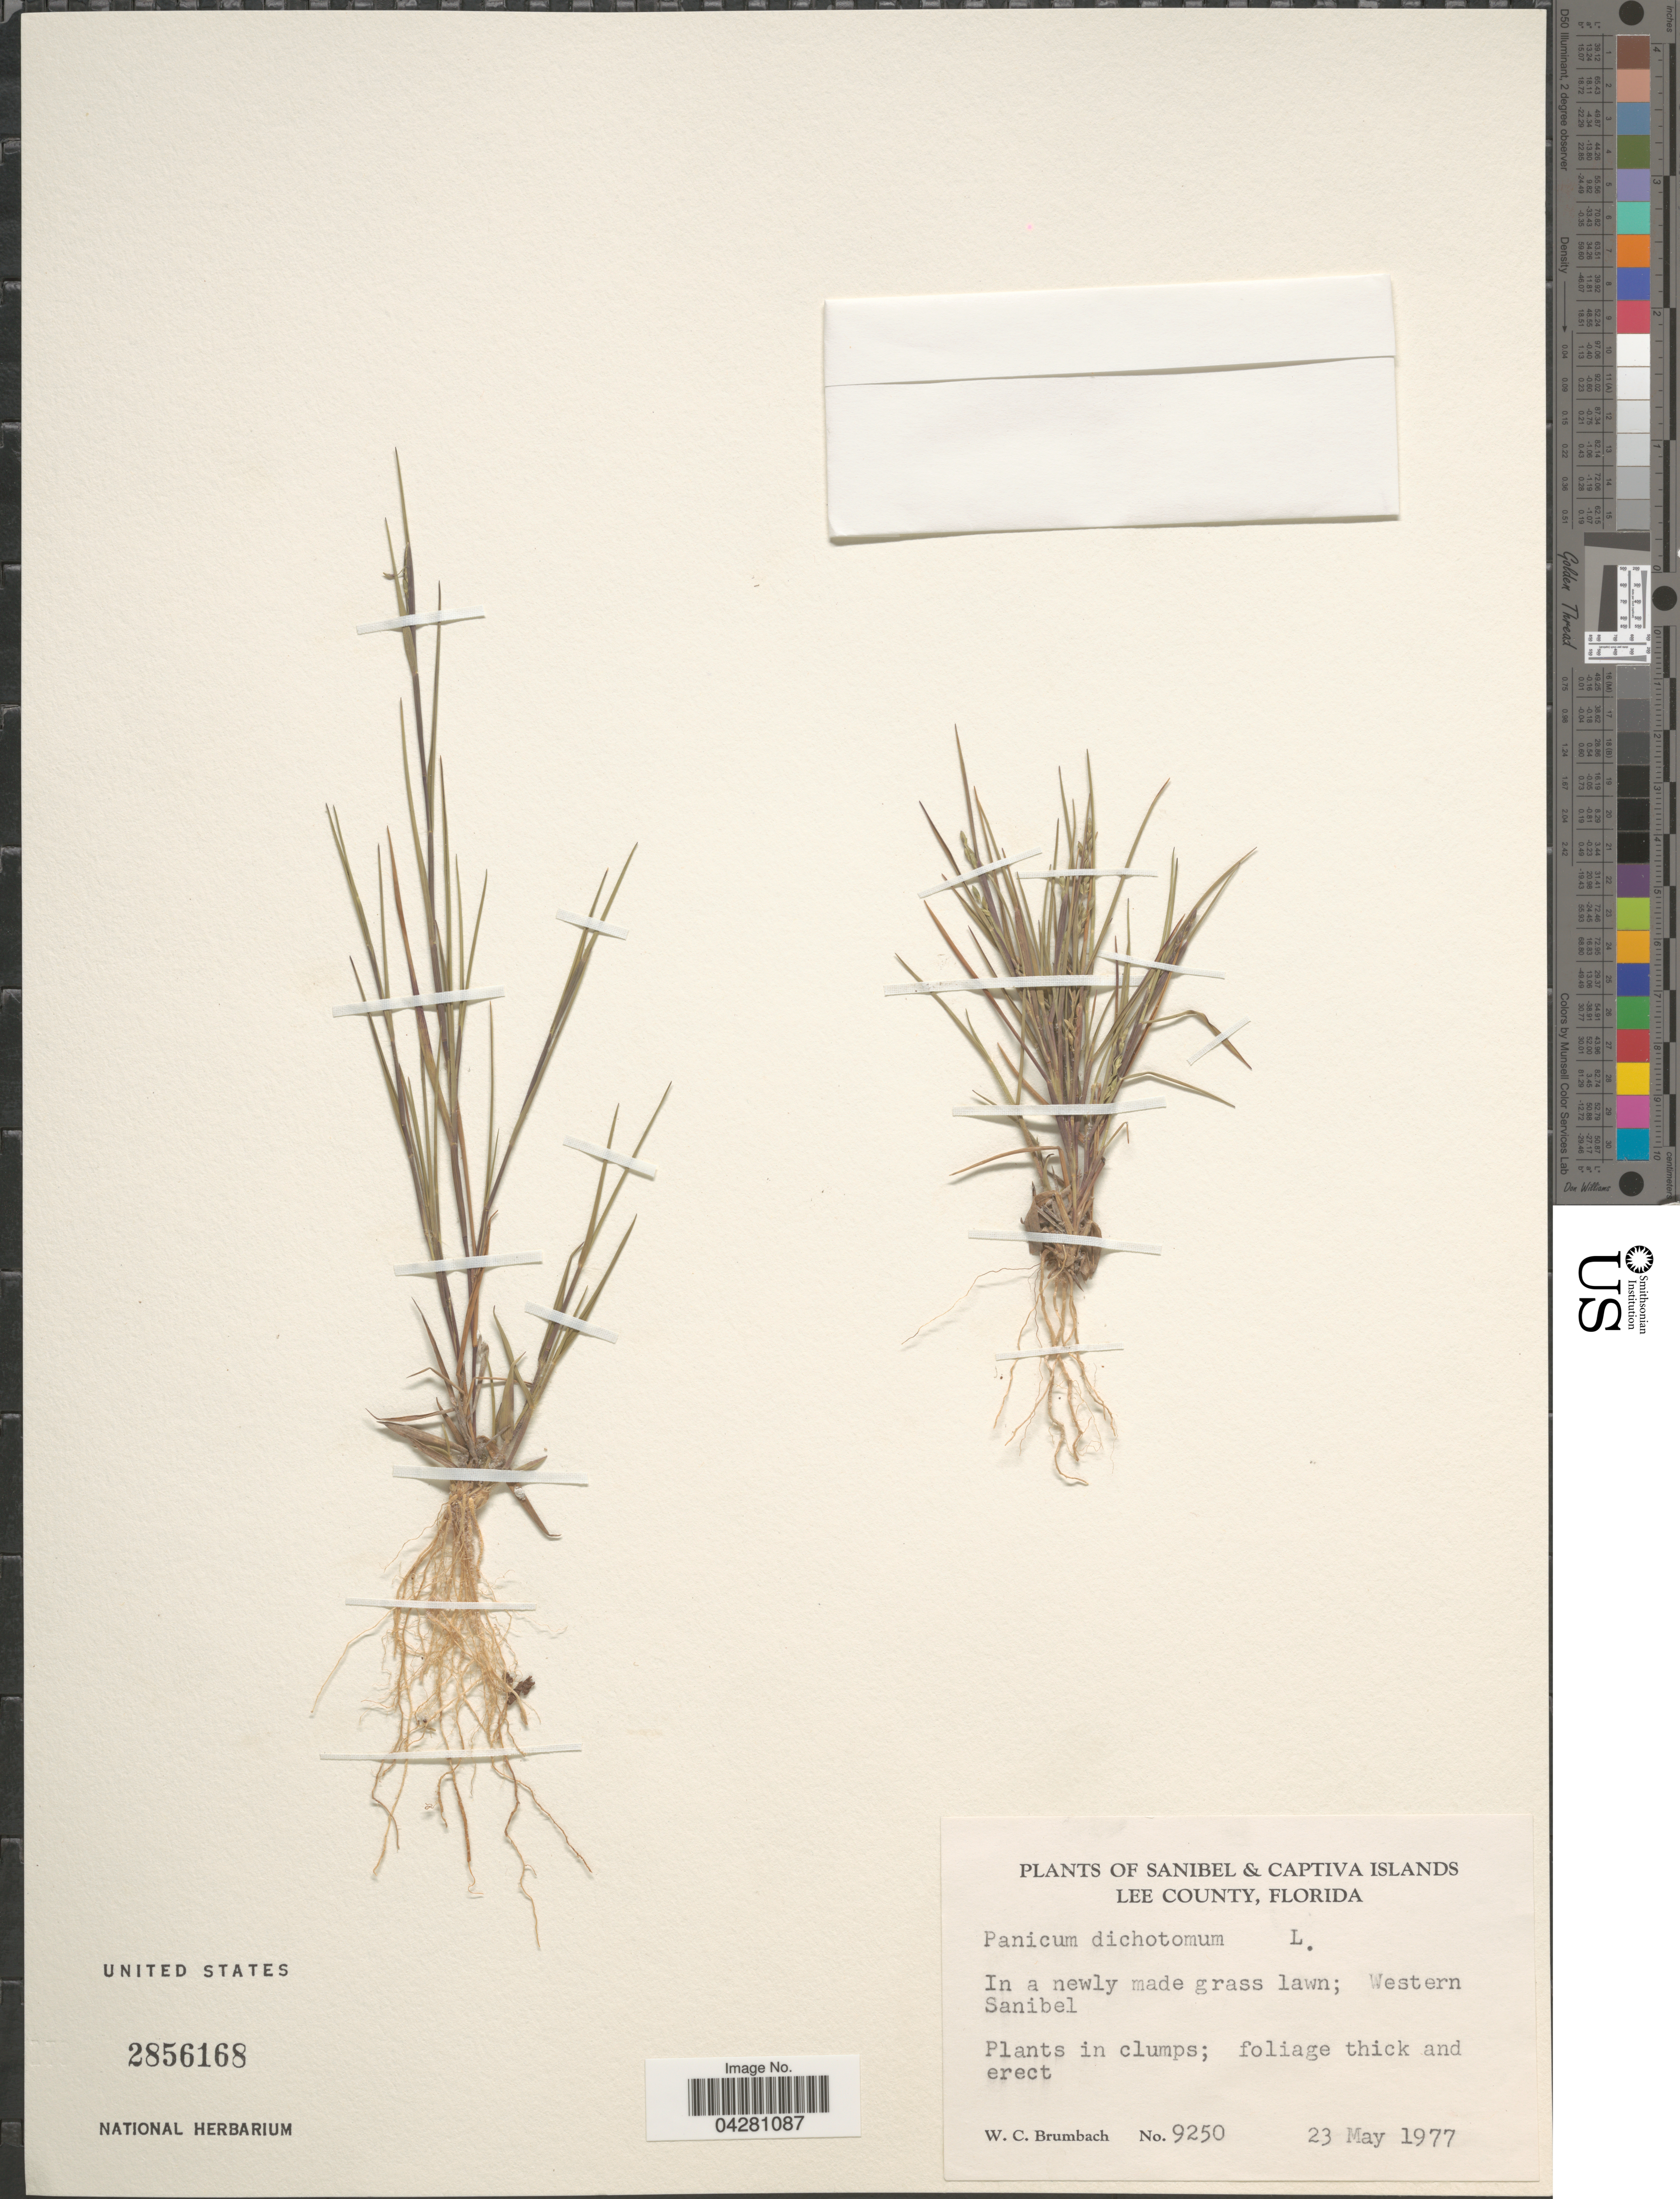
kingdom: Plantae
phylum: Tracheophyta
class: Liliopsida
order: Poales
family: Poaceae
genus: Dichanthelium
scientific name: Dichanthelium dichotomum var. dichotomum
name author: (L.) Gould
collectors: W. C. Brumbach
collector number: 9250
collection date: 1977-05-23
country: United States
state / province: Florida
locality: Sanibel & Captiva Islands. Lee County. In a newly made grass lawn; Western Sanibel.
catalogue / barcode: US 2856168